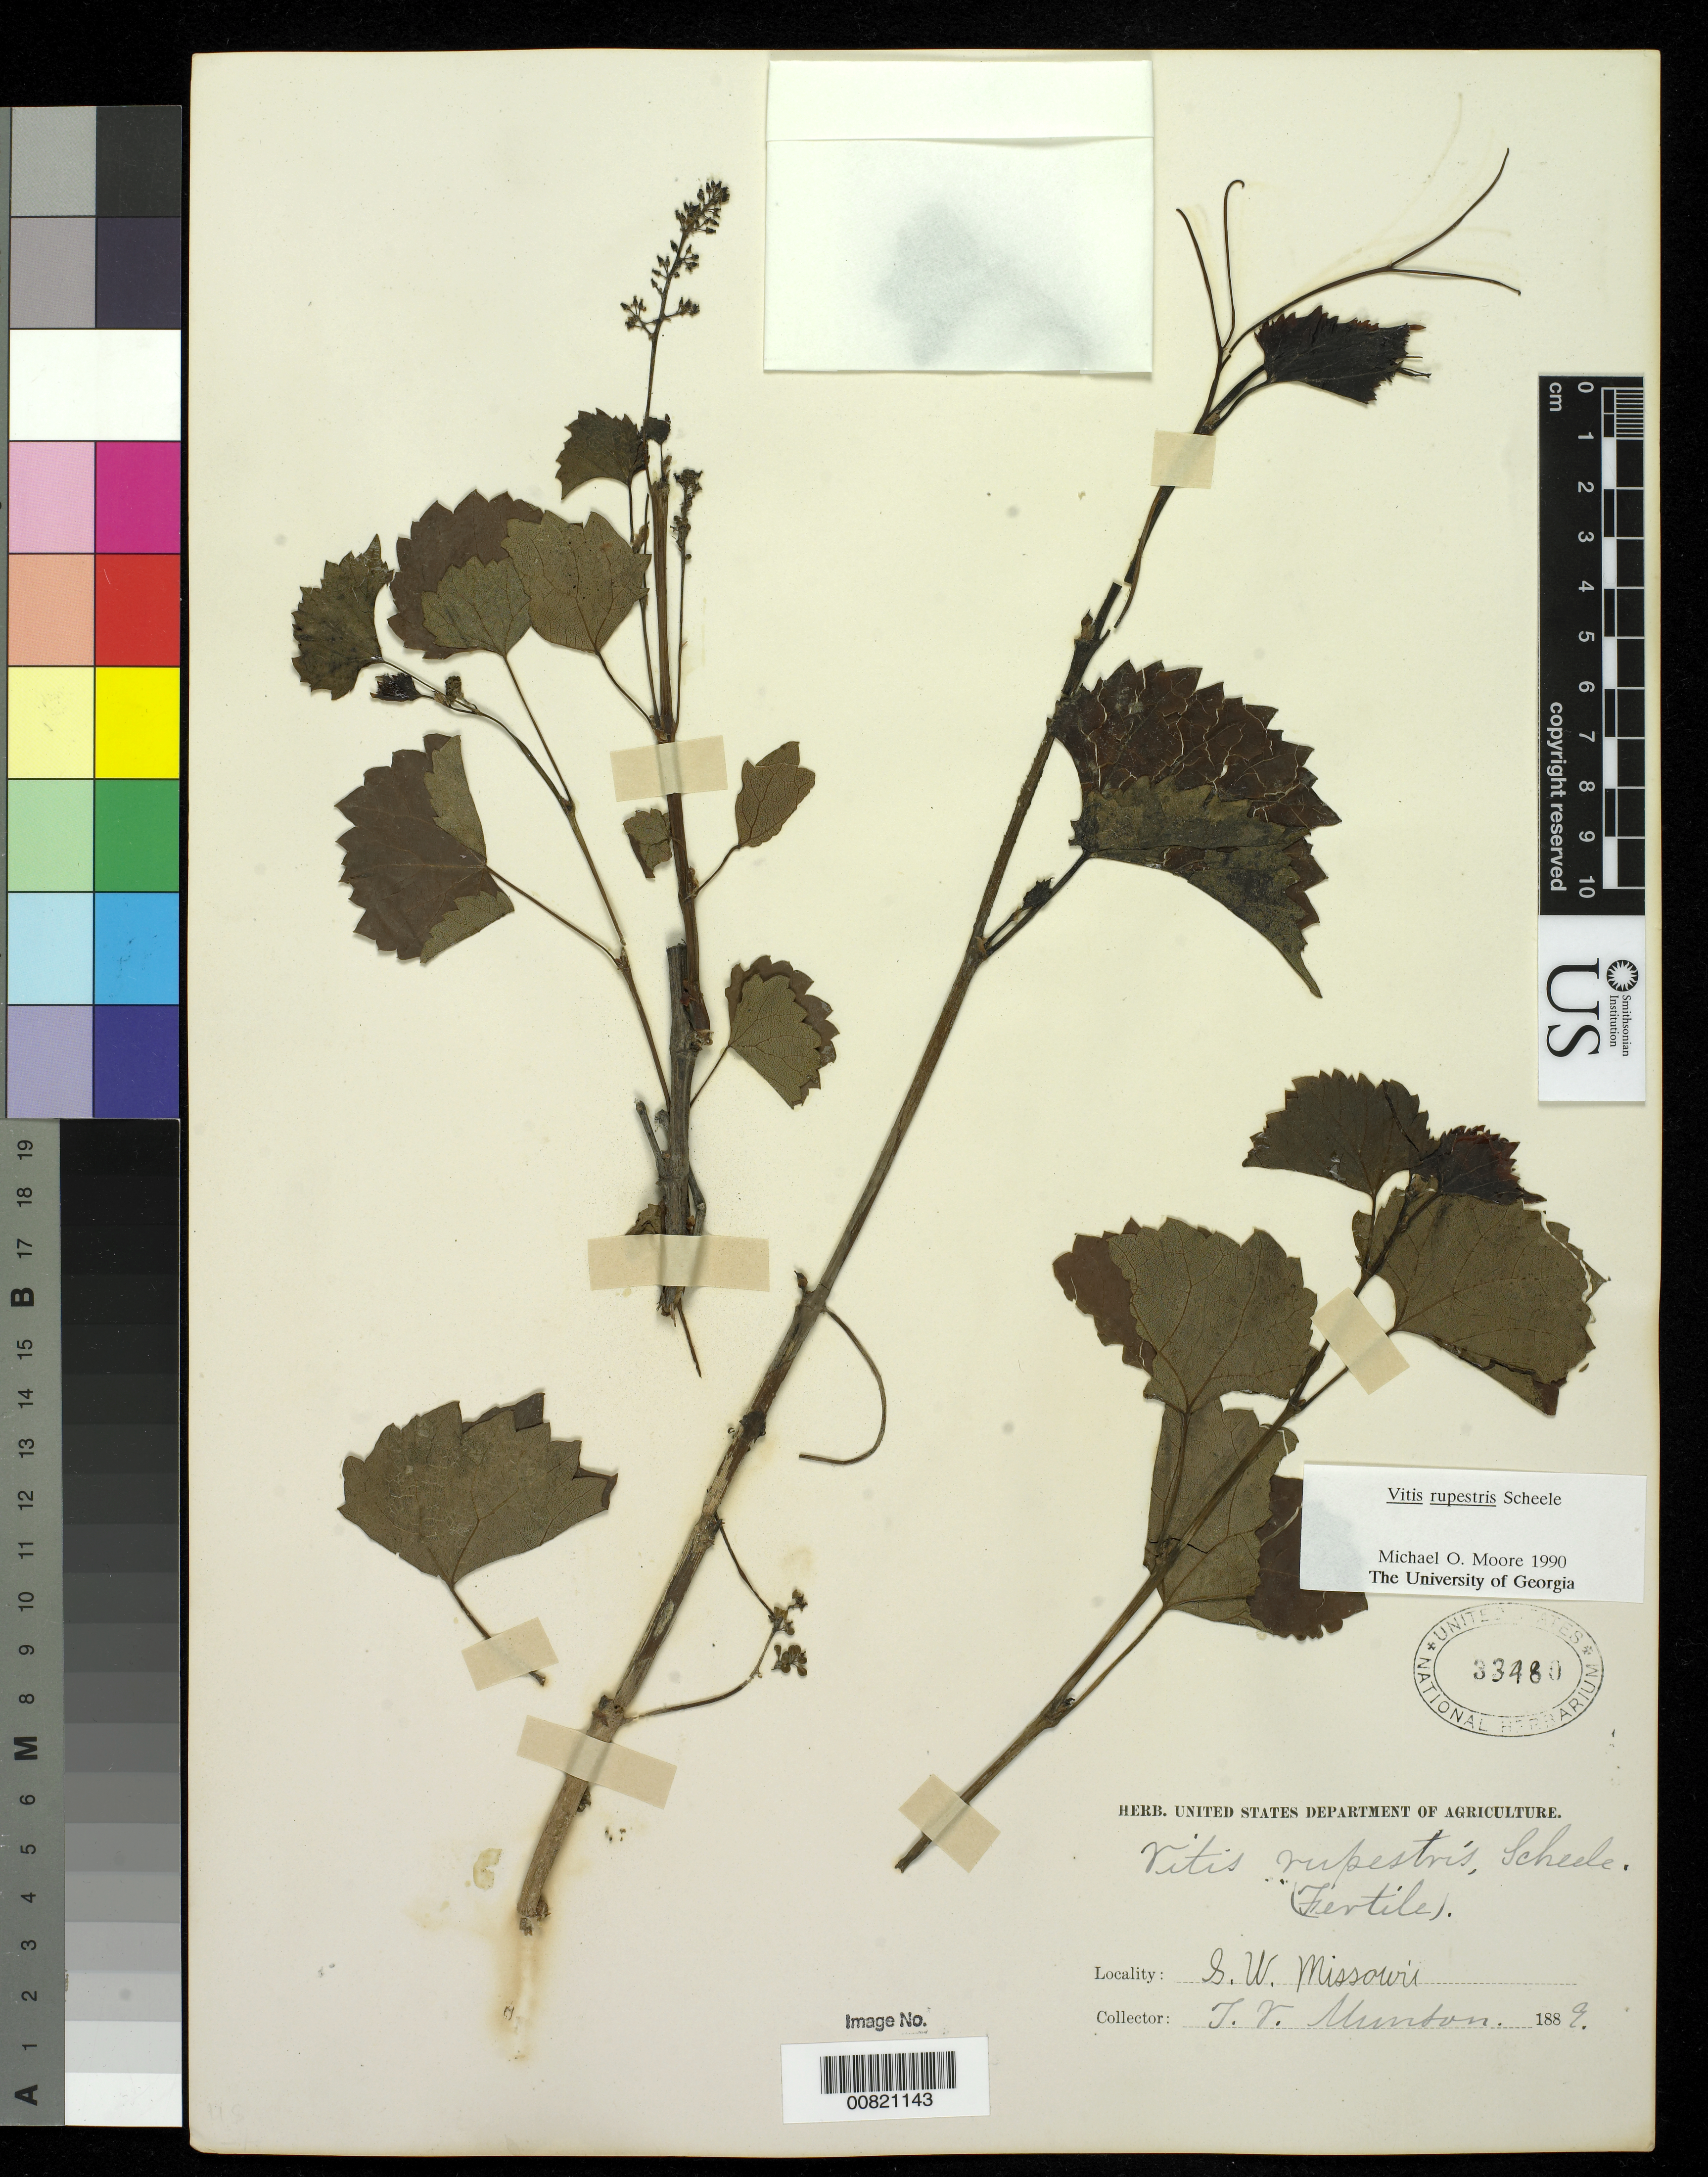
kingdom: Plantae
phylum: Tracheophyta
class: Magnoliopsida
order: Vitales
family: Vitaceae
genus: Vitis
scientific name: Vitis rupestris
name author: Scheele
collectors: T. V. Munson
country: United States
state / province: Missouri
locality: SW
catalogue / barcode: US 33480